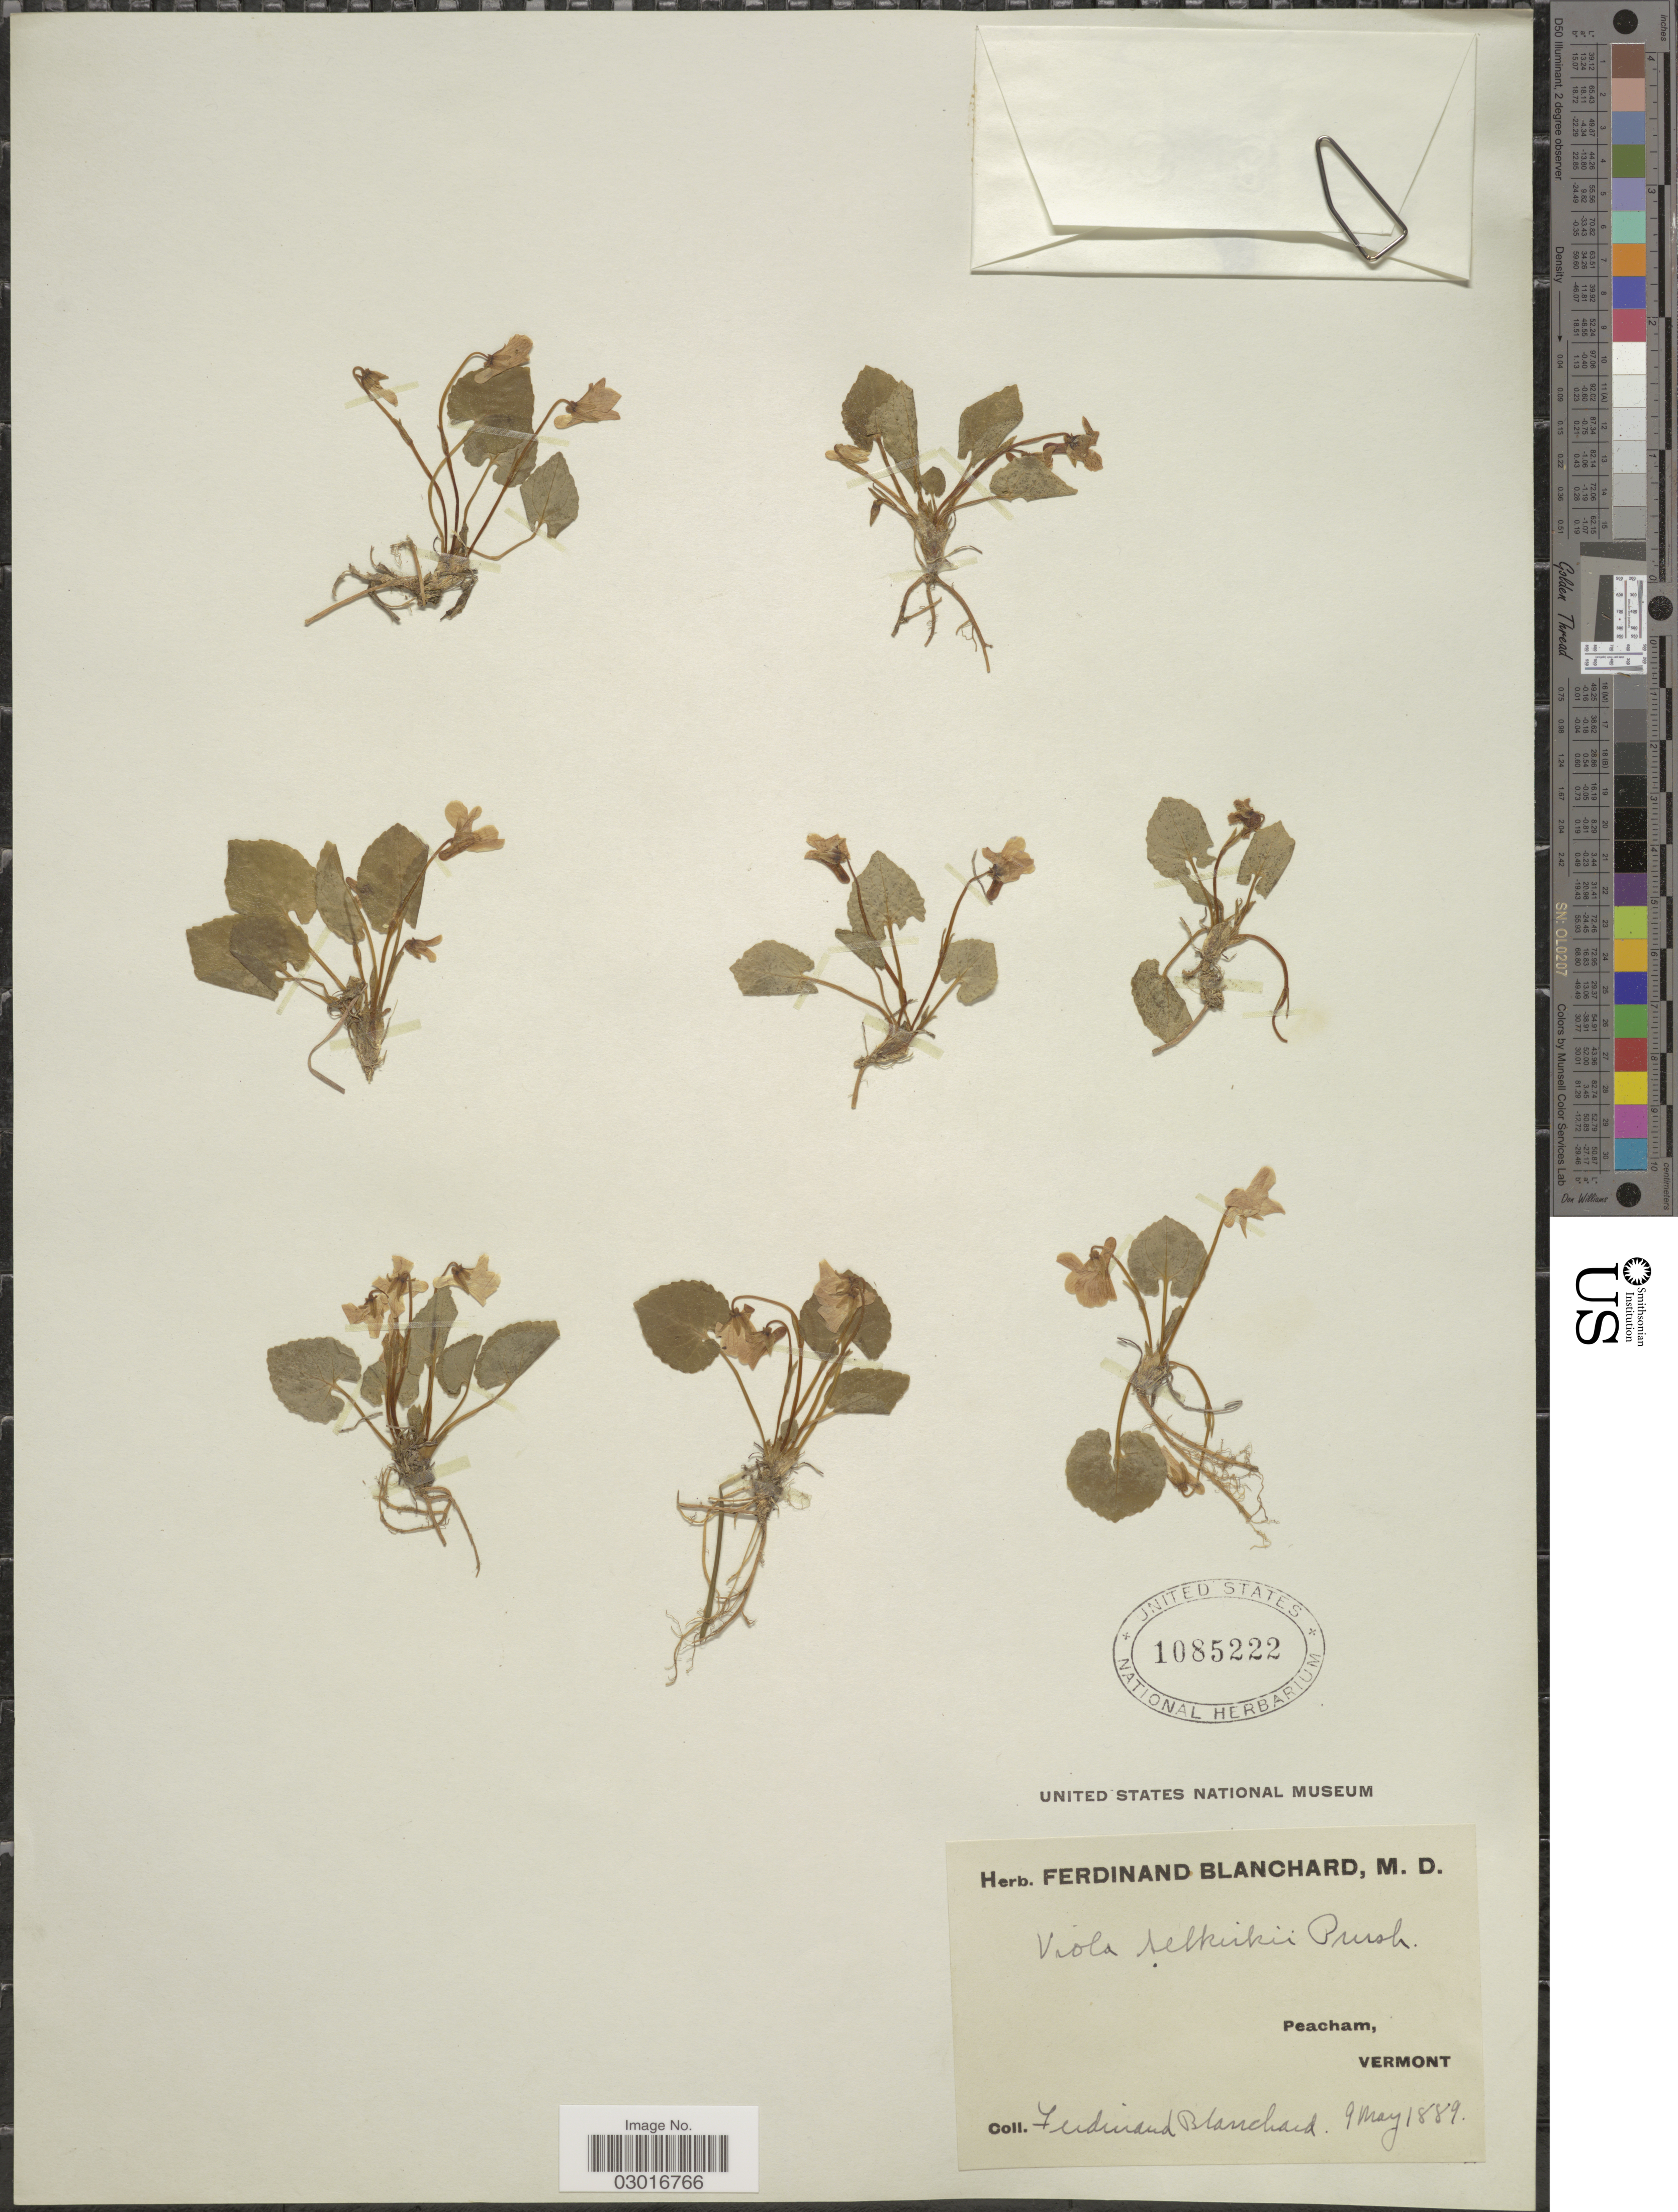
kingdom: Plantae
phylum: Tracheophyta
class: Magnoliopsida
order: Malpighiales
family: Violaceae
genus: Viola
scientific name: Viola selkirkii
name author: Pursh ex Goldie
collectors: F. Blanchard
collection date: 1889-05-09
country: United States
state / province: Vermont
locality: Peacham.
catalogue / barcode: US 1085222